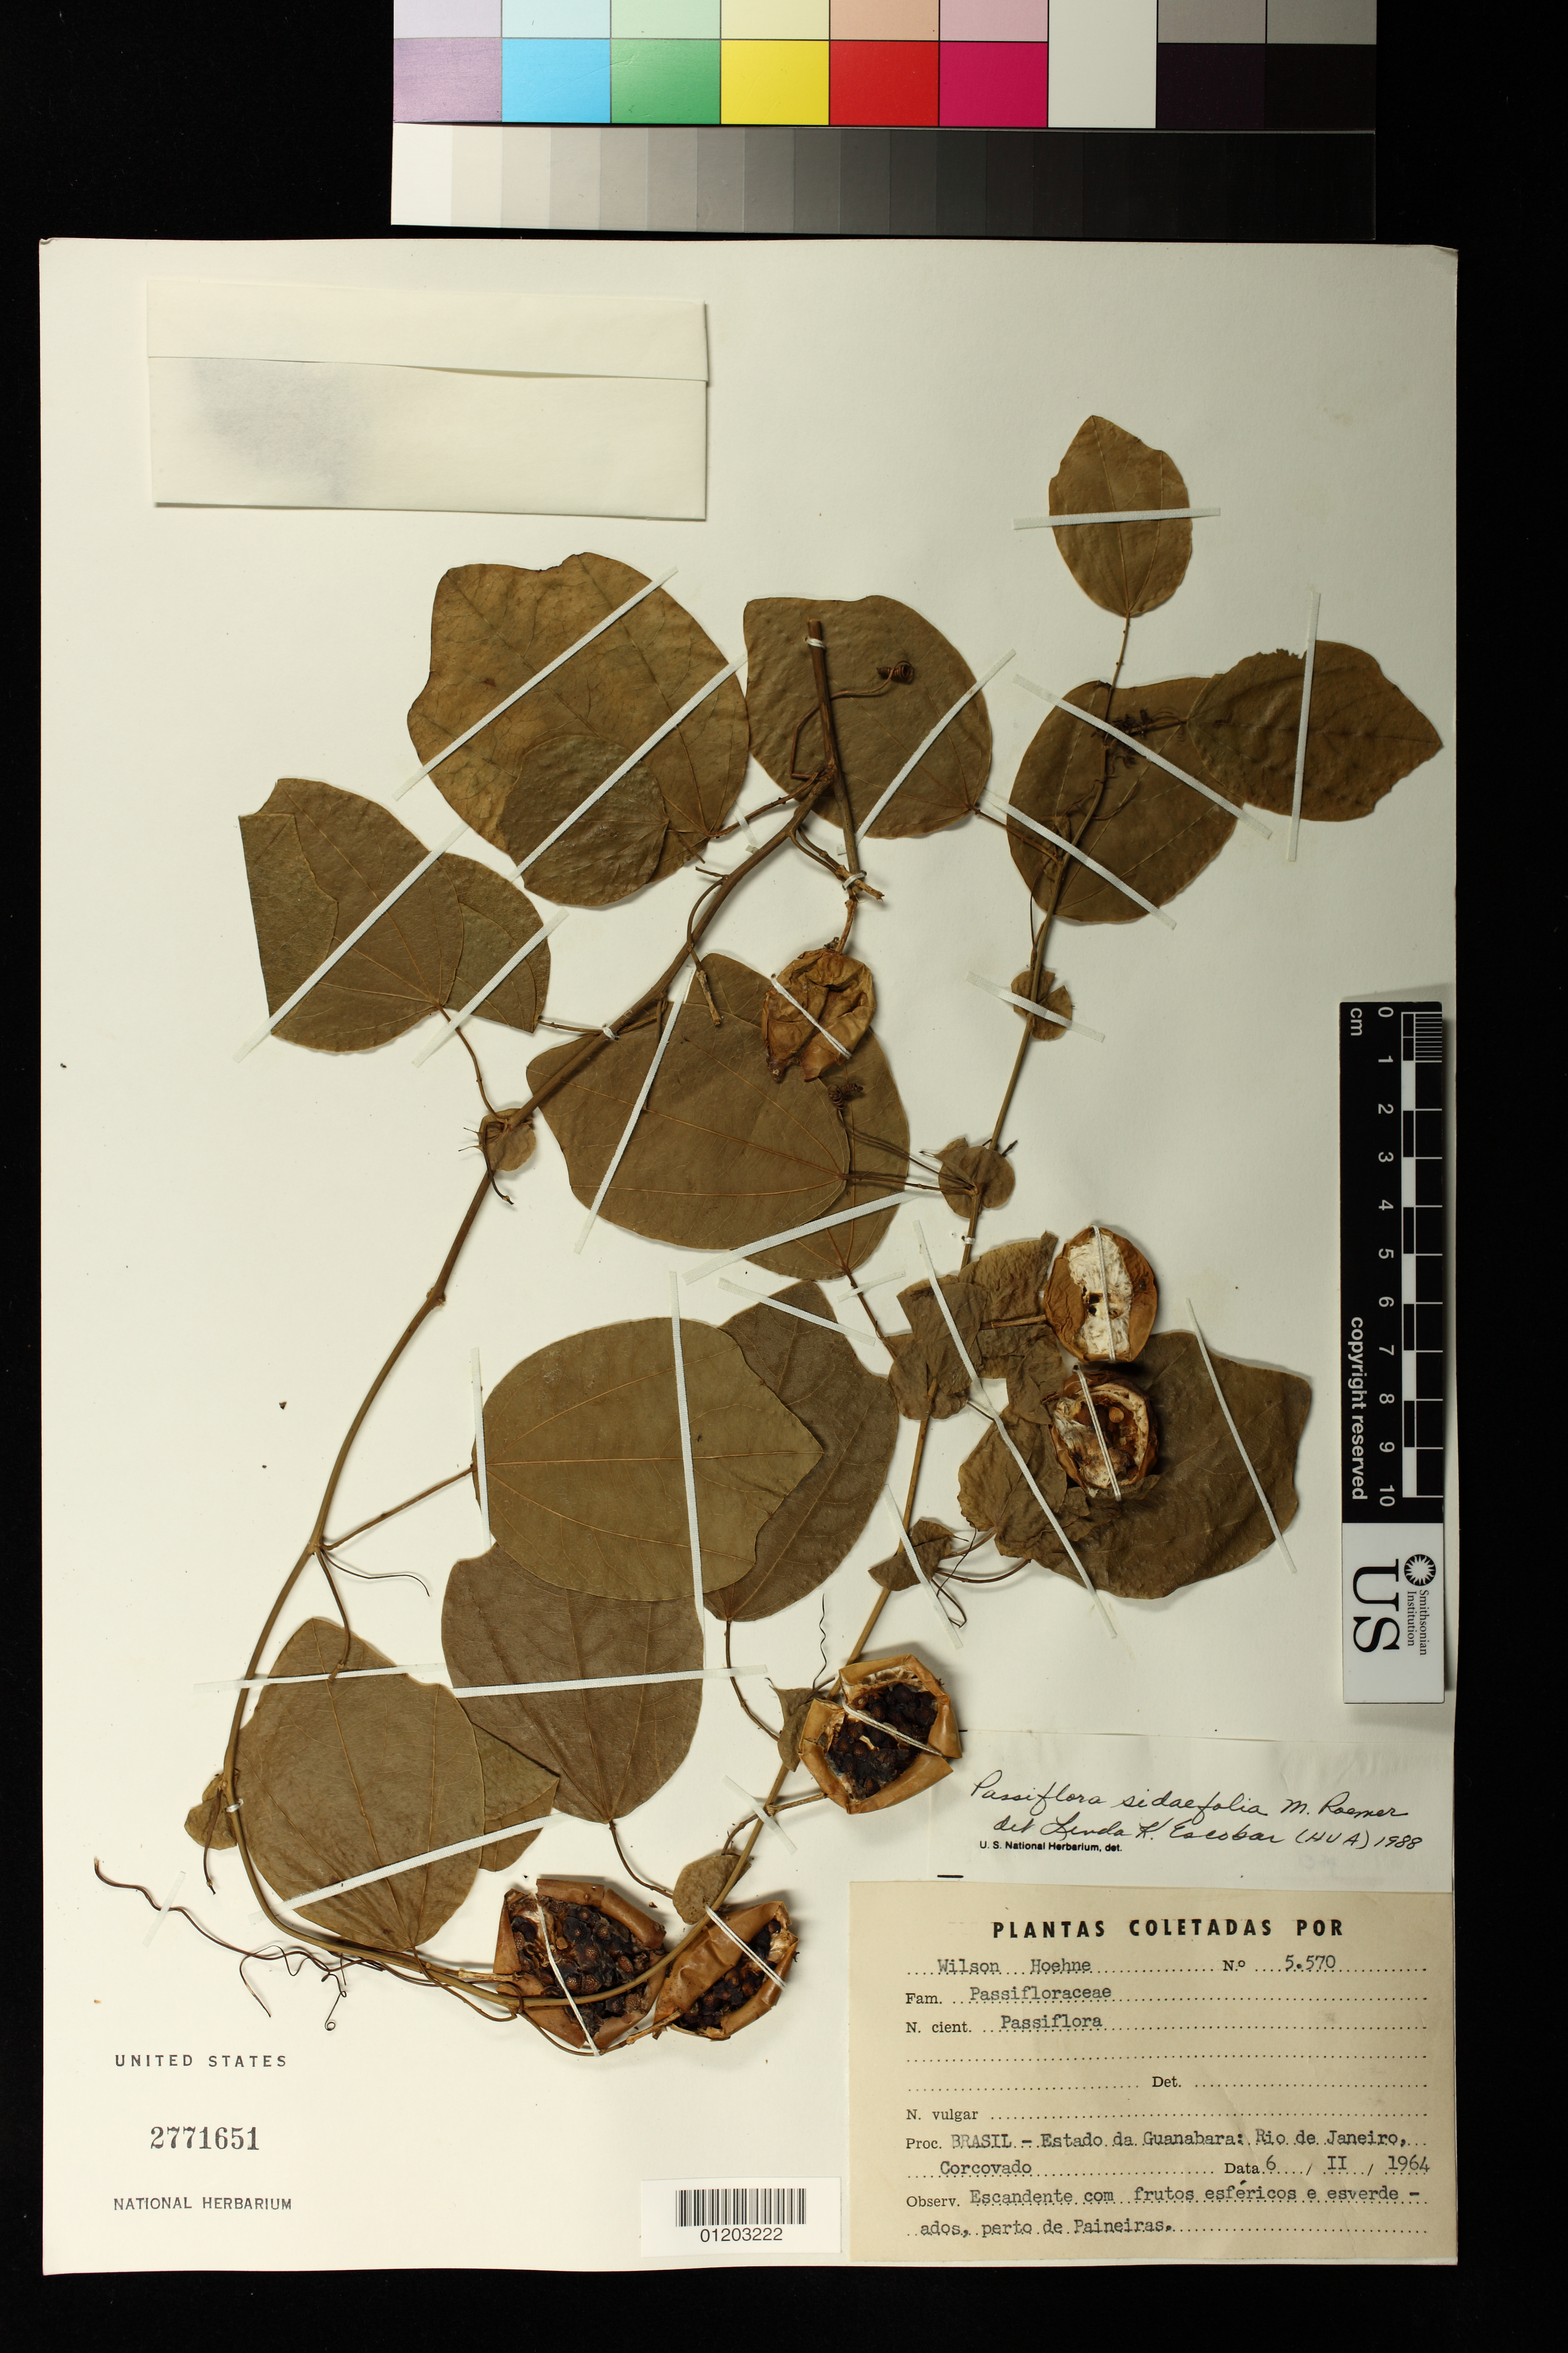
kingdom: Plantae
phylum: Tracheophyta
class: Magnoliopsida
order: Malpighiales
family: Passifloraceae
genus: Passiflora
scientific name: Passiflora sidifolia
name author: M. Roem.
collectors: W. Hoehne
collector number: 5.570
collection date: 1964-02-06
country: Brazil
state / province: Rio de Janeiro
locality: Rio de Janeiro, Corcovado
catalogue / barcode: US 2771651